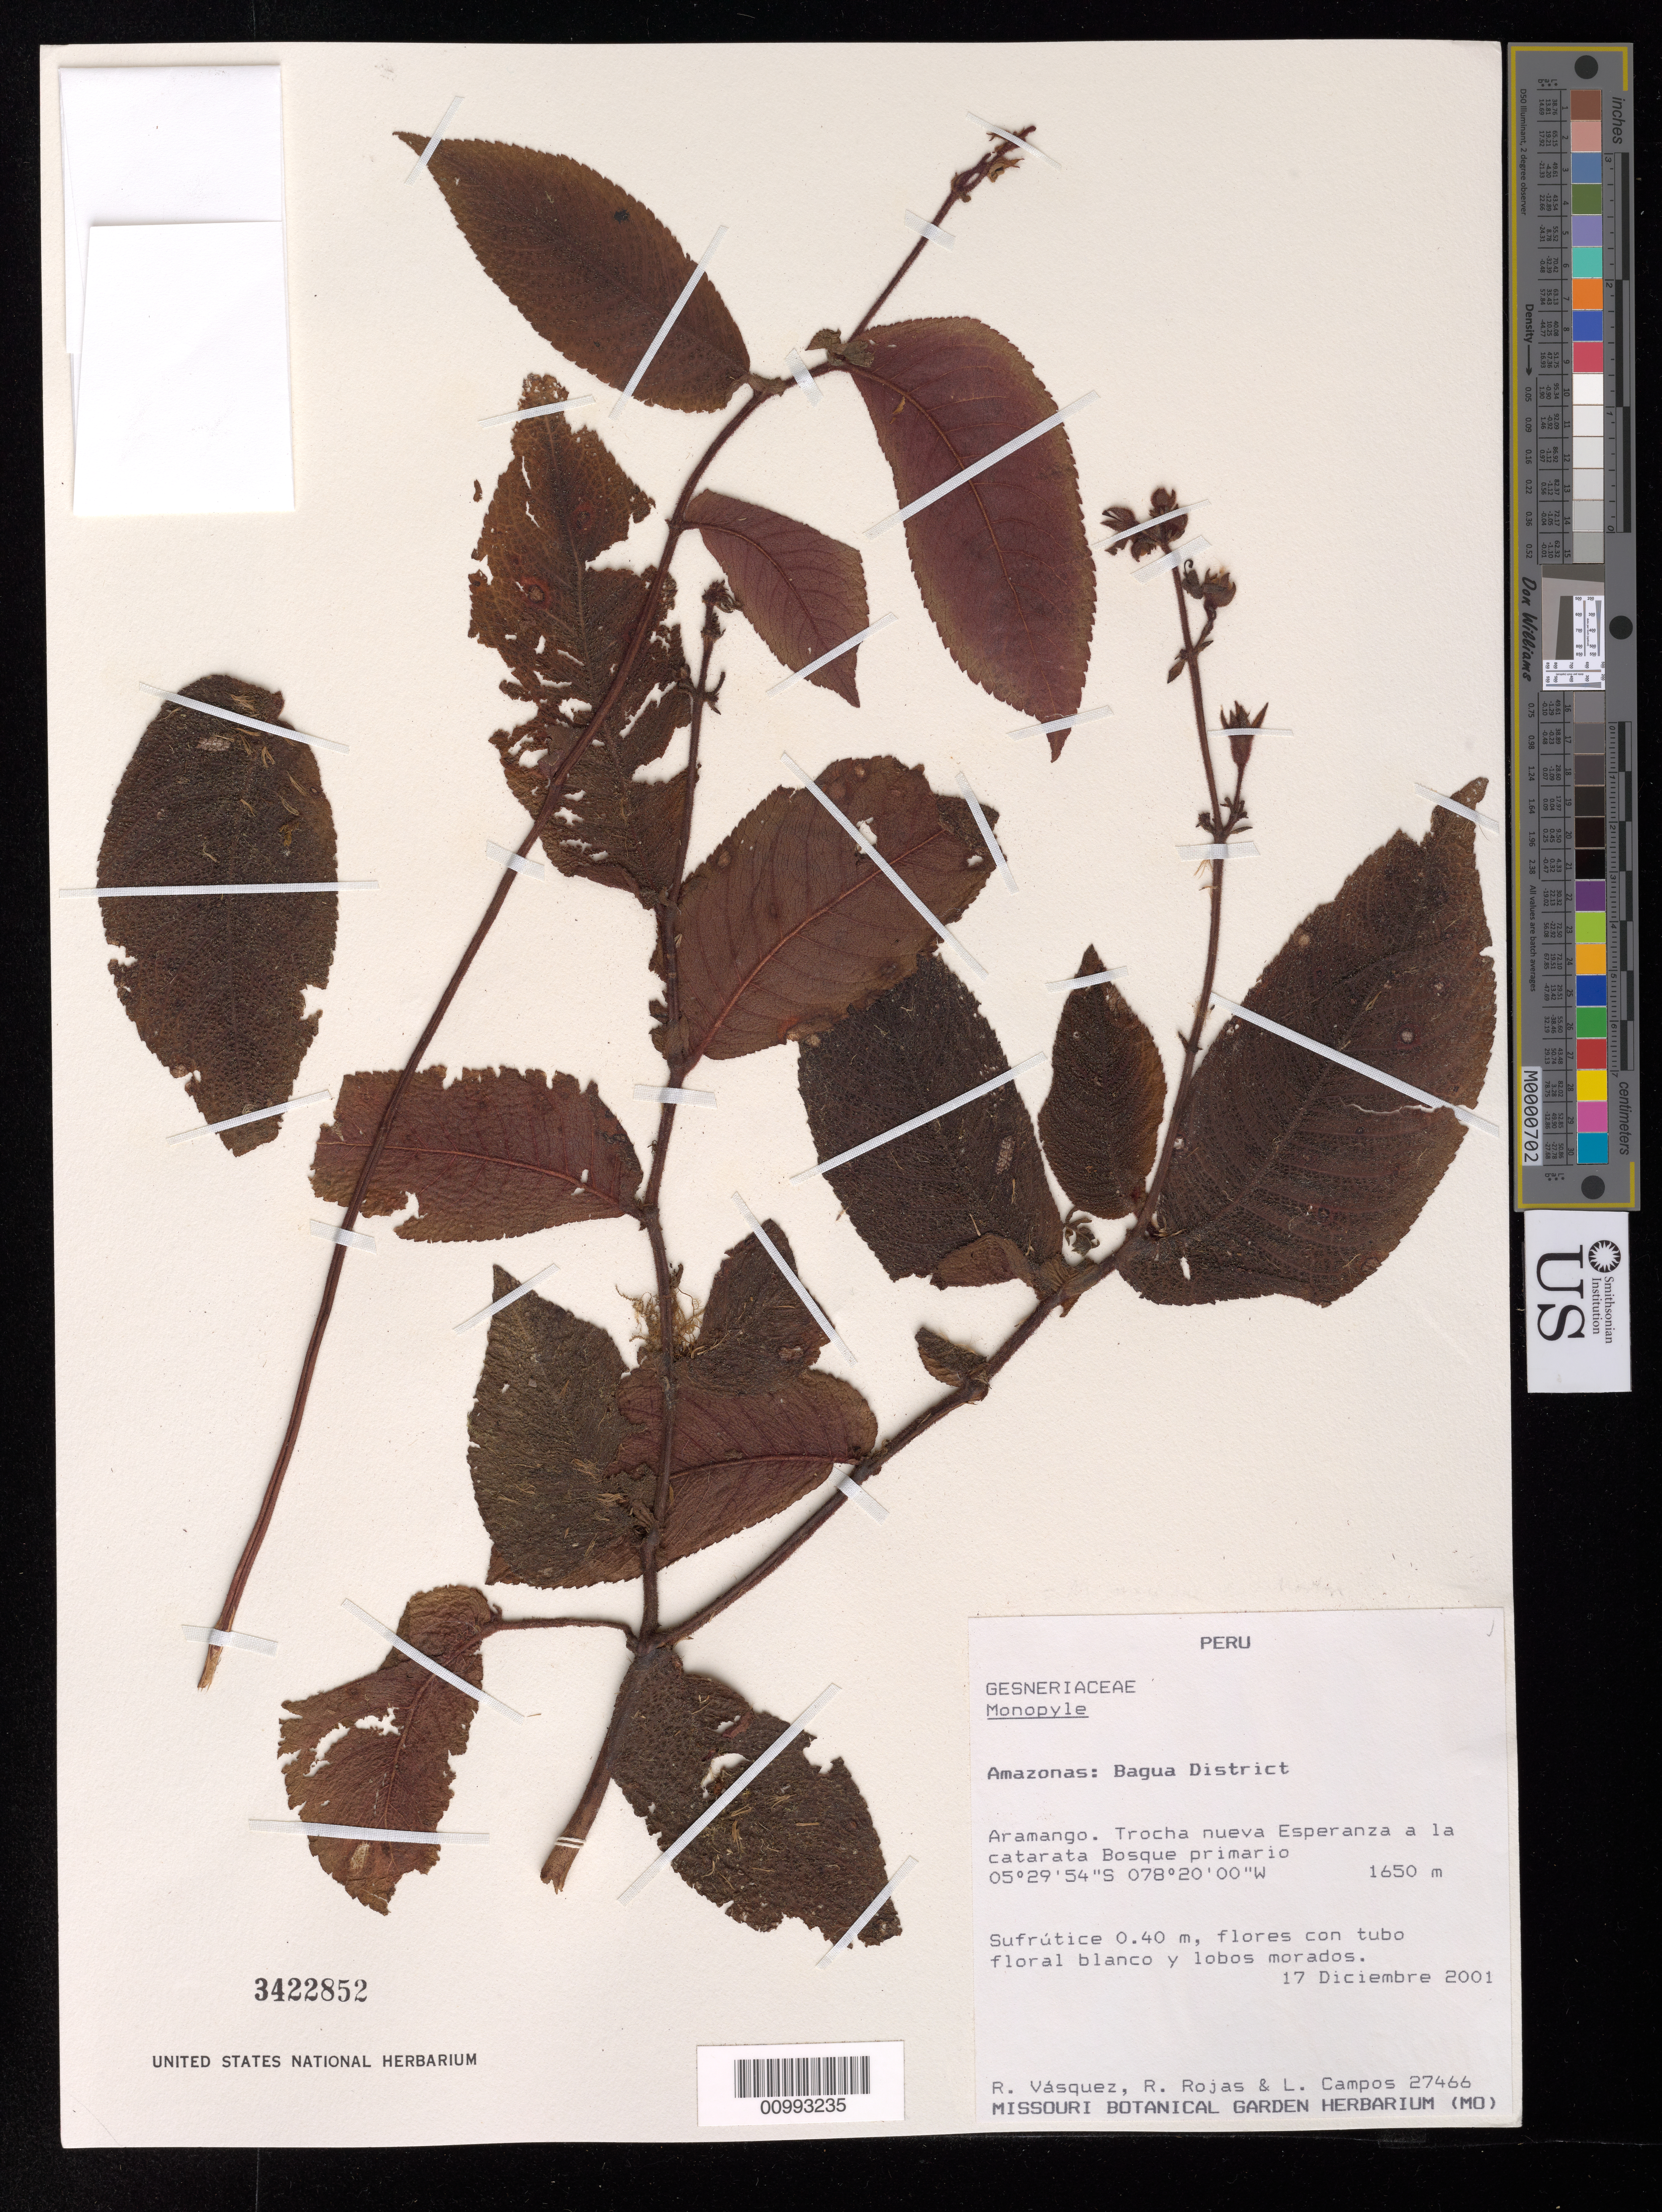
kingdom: Plantae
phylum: Tracheophyta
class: Magnoliopsida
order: Lamiales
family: Gesneriaceae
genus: Monopyle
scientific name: Monopyle sp.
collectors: R. Vásquez, R. Rojas & L. Campos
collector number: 27466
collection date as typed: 17 Dec 2001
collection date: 2001-12-17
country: Peru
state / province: Amazonas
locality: Amazonas: Bagua District. Aramango, trocha nueva Esperanza a la catarata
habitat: Bosque primario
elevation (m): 1650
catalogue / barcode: US 3422852